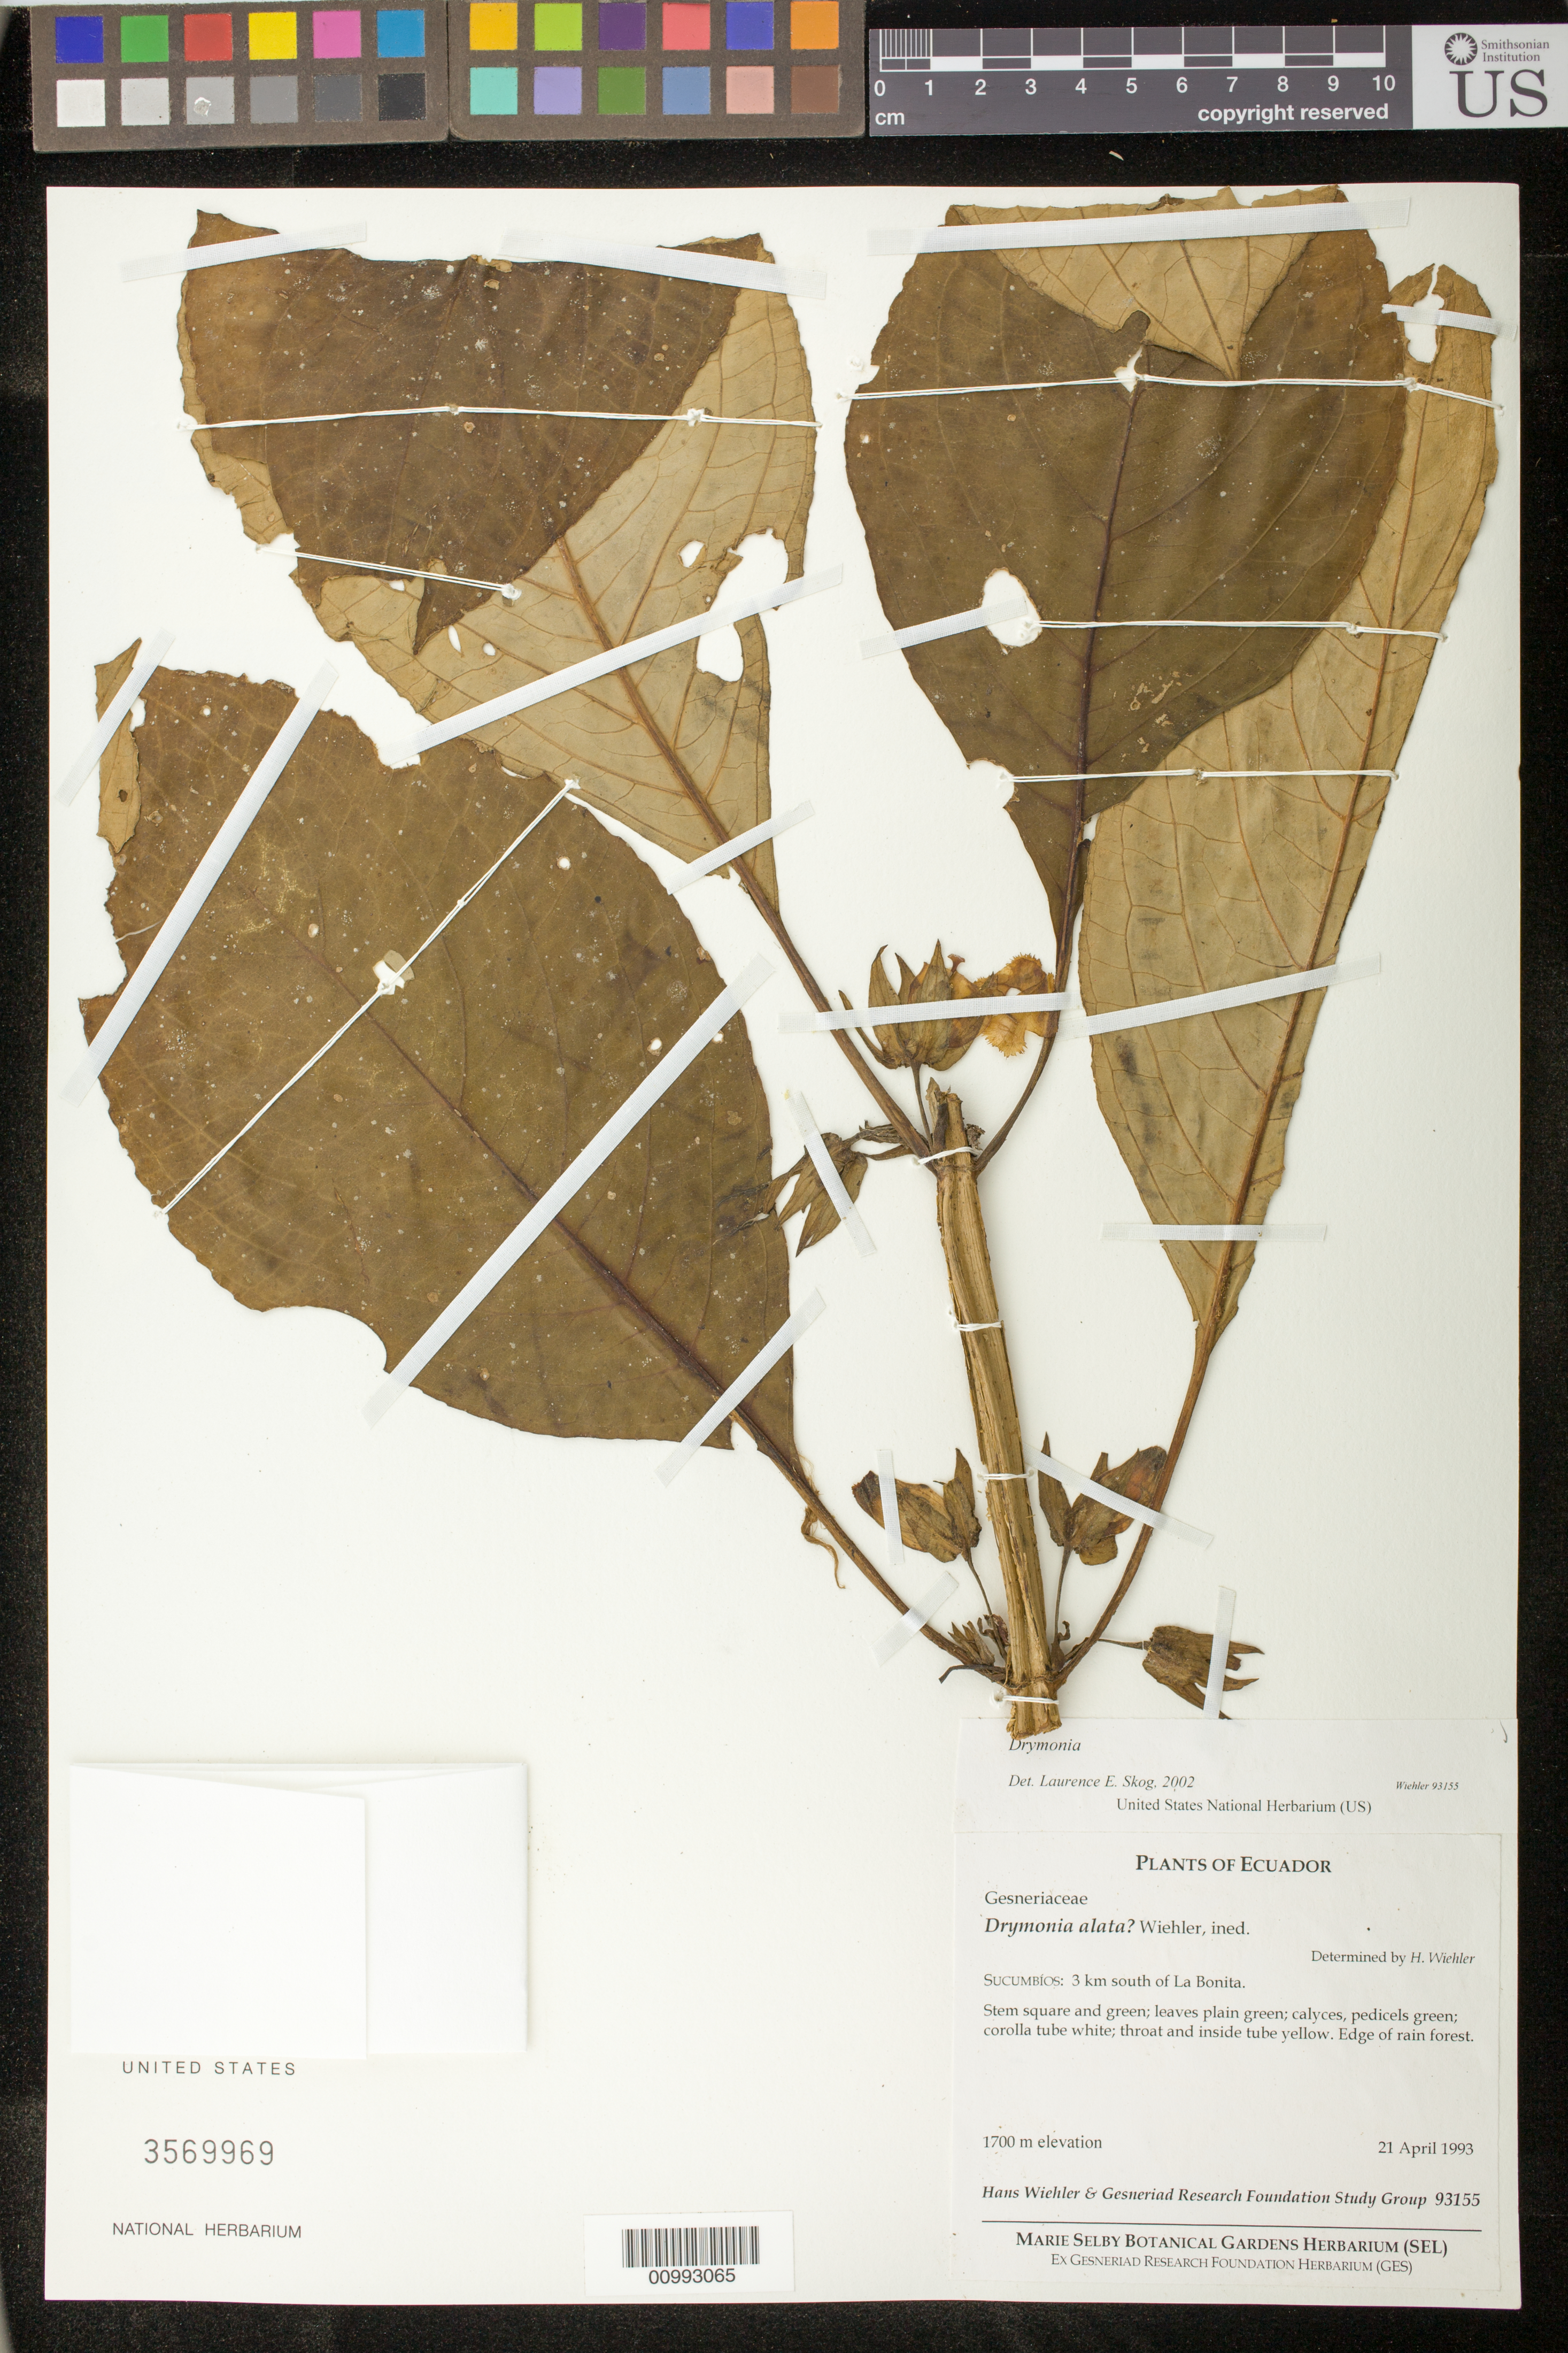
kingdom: Plantae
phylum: Tracheophyta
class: Magnoliopsida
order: Lamiales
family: Gesneriaceae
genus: Drymonia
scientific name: Drymonia sp.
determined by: Skog, Laurence E.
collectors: H. J. Wiehler & Gesneriad Research Foundation Study Group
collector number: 93155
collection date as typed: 21 Apr 1993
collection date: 1993-04-21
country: Ecuador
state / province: Sucumbíos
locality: Sucumbíos: 3 km south of La Bonita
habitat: Edge of rain forest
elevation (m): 1700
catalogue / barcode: US 3569969